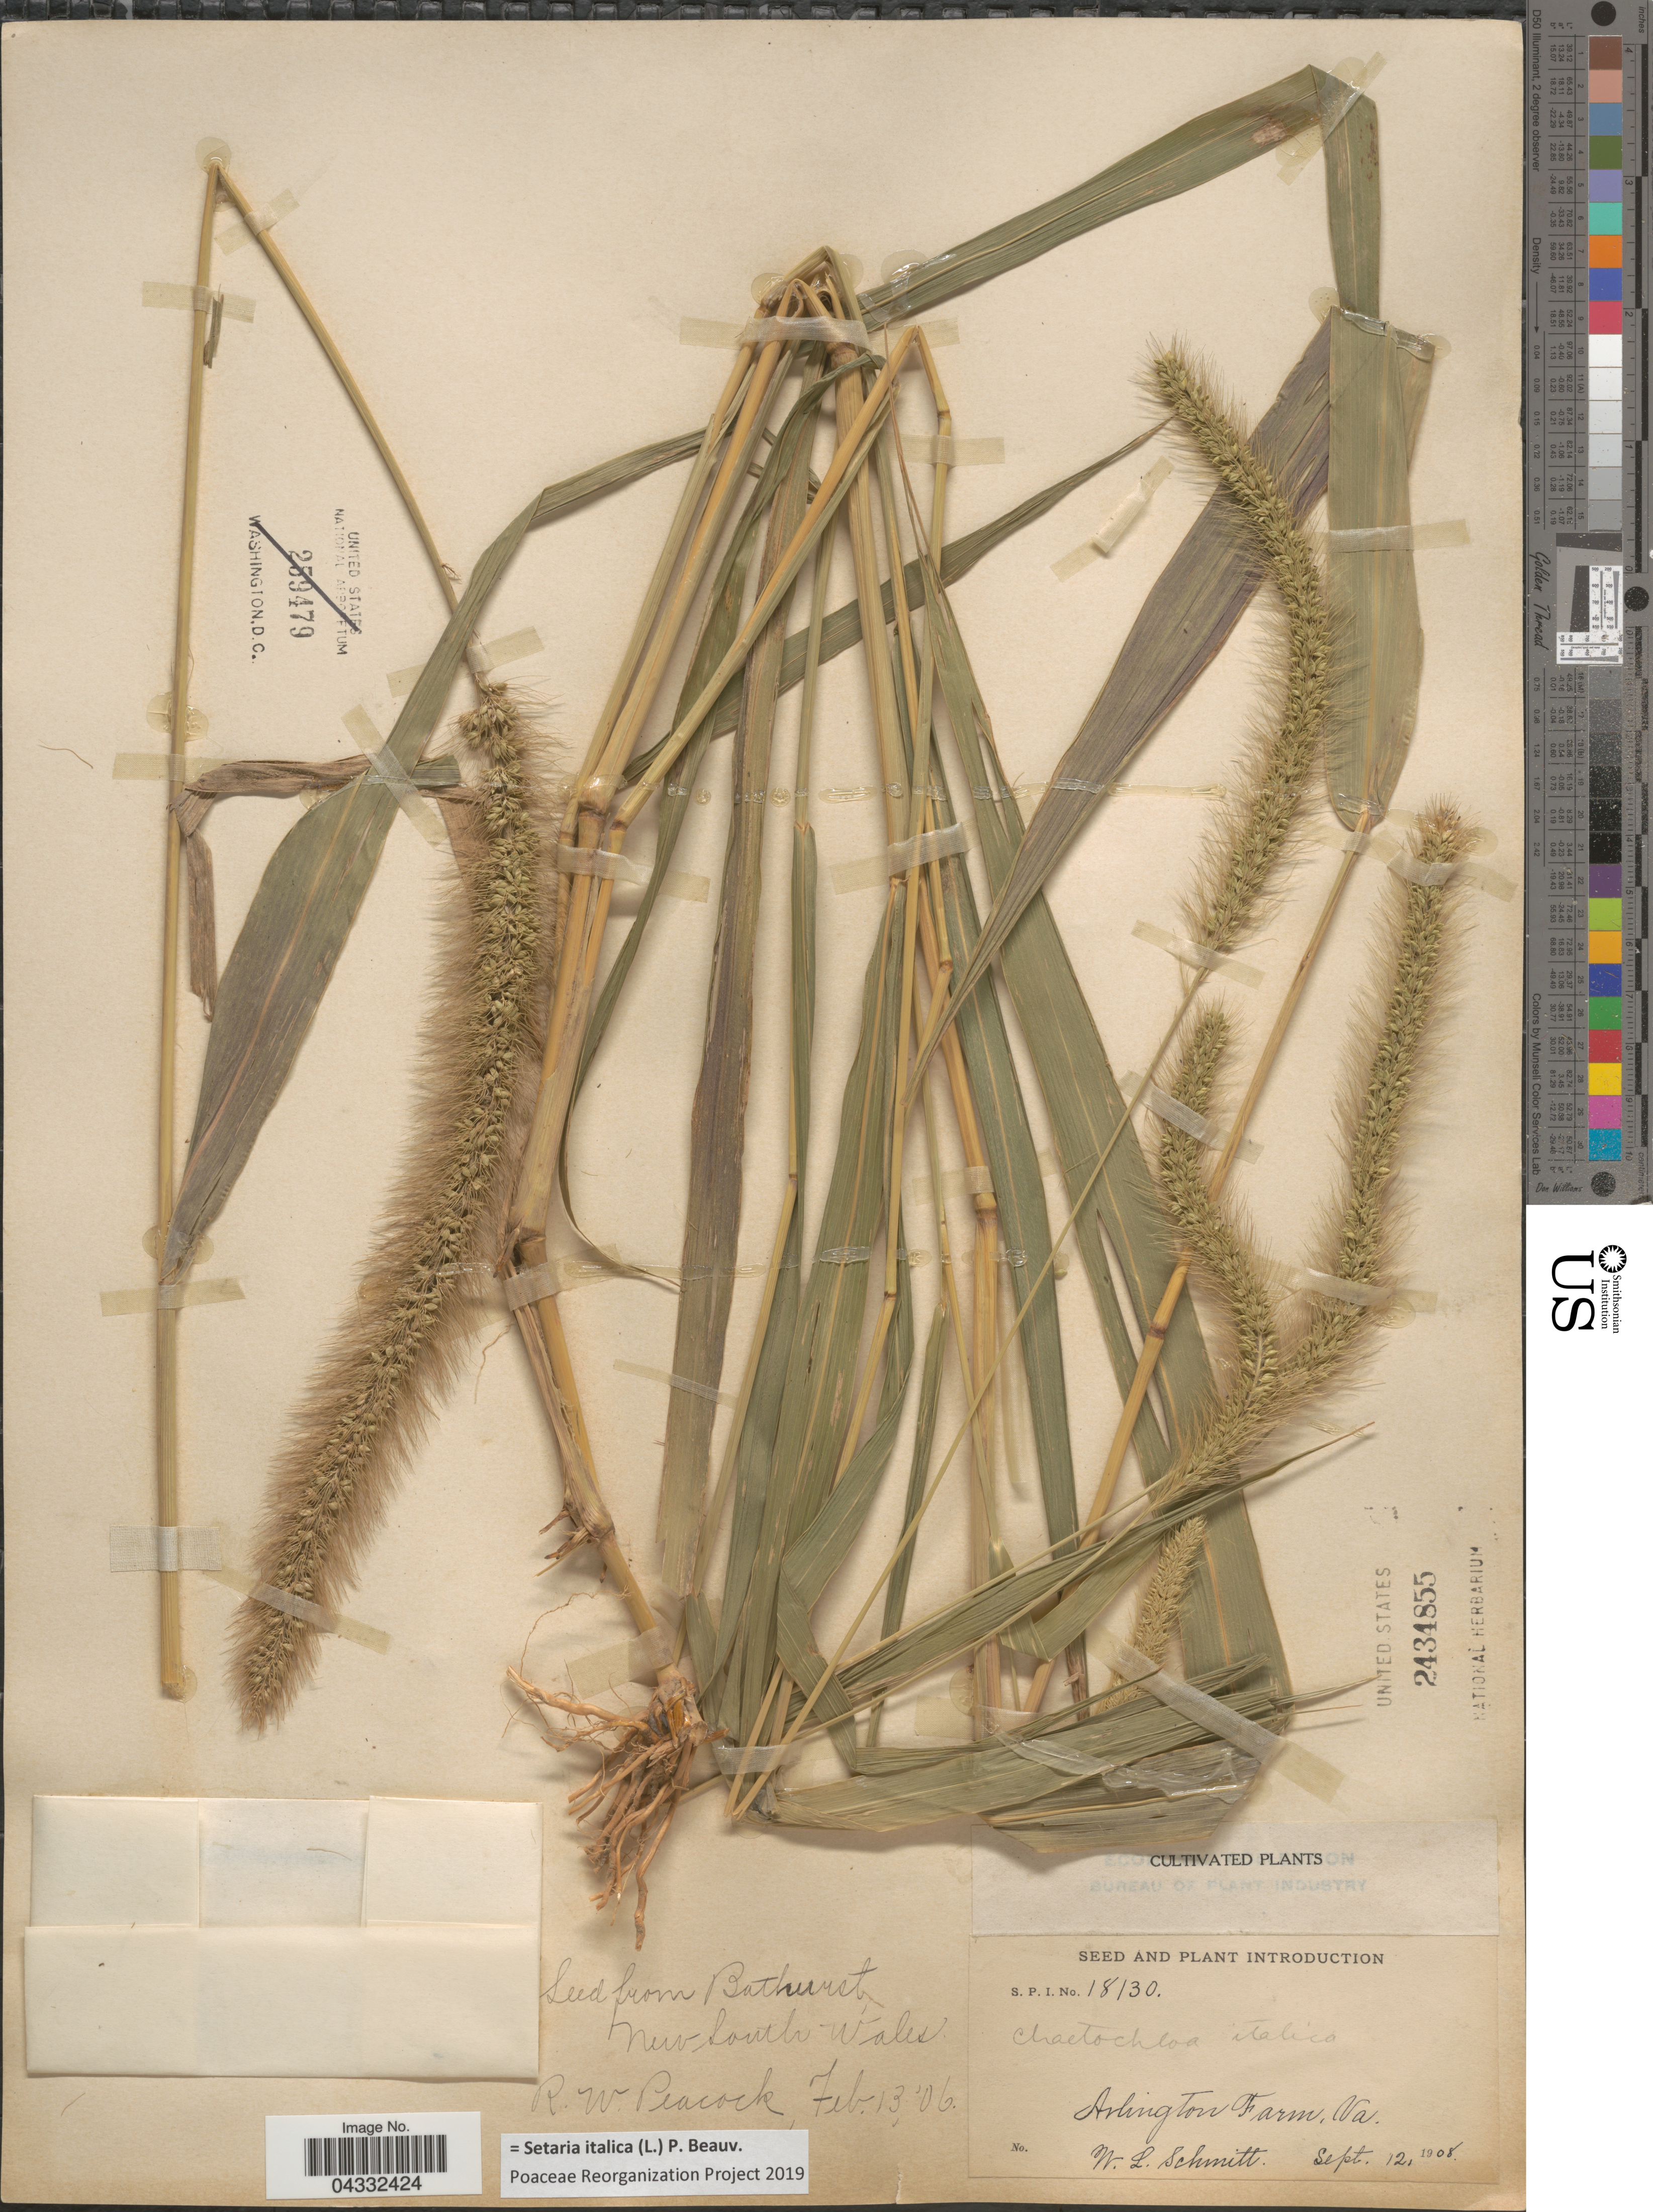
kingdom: Plantae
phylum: Tracheophyta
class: Liliopsida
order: Poales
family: Poaceae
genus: Setaria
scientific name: Setaria italica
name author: (L.) P. Beauv.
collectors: W. L. Schmitt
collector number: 18130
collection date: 1908-09-12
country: United States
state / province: Virginia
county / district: Arlington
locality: Arlington Farm.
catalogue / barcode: US 2434855